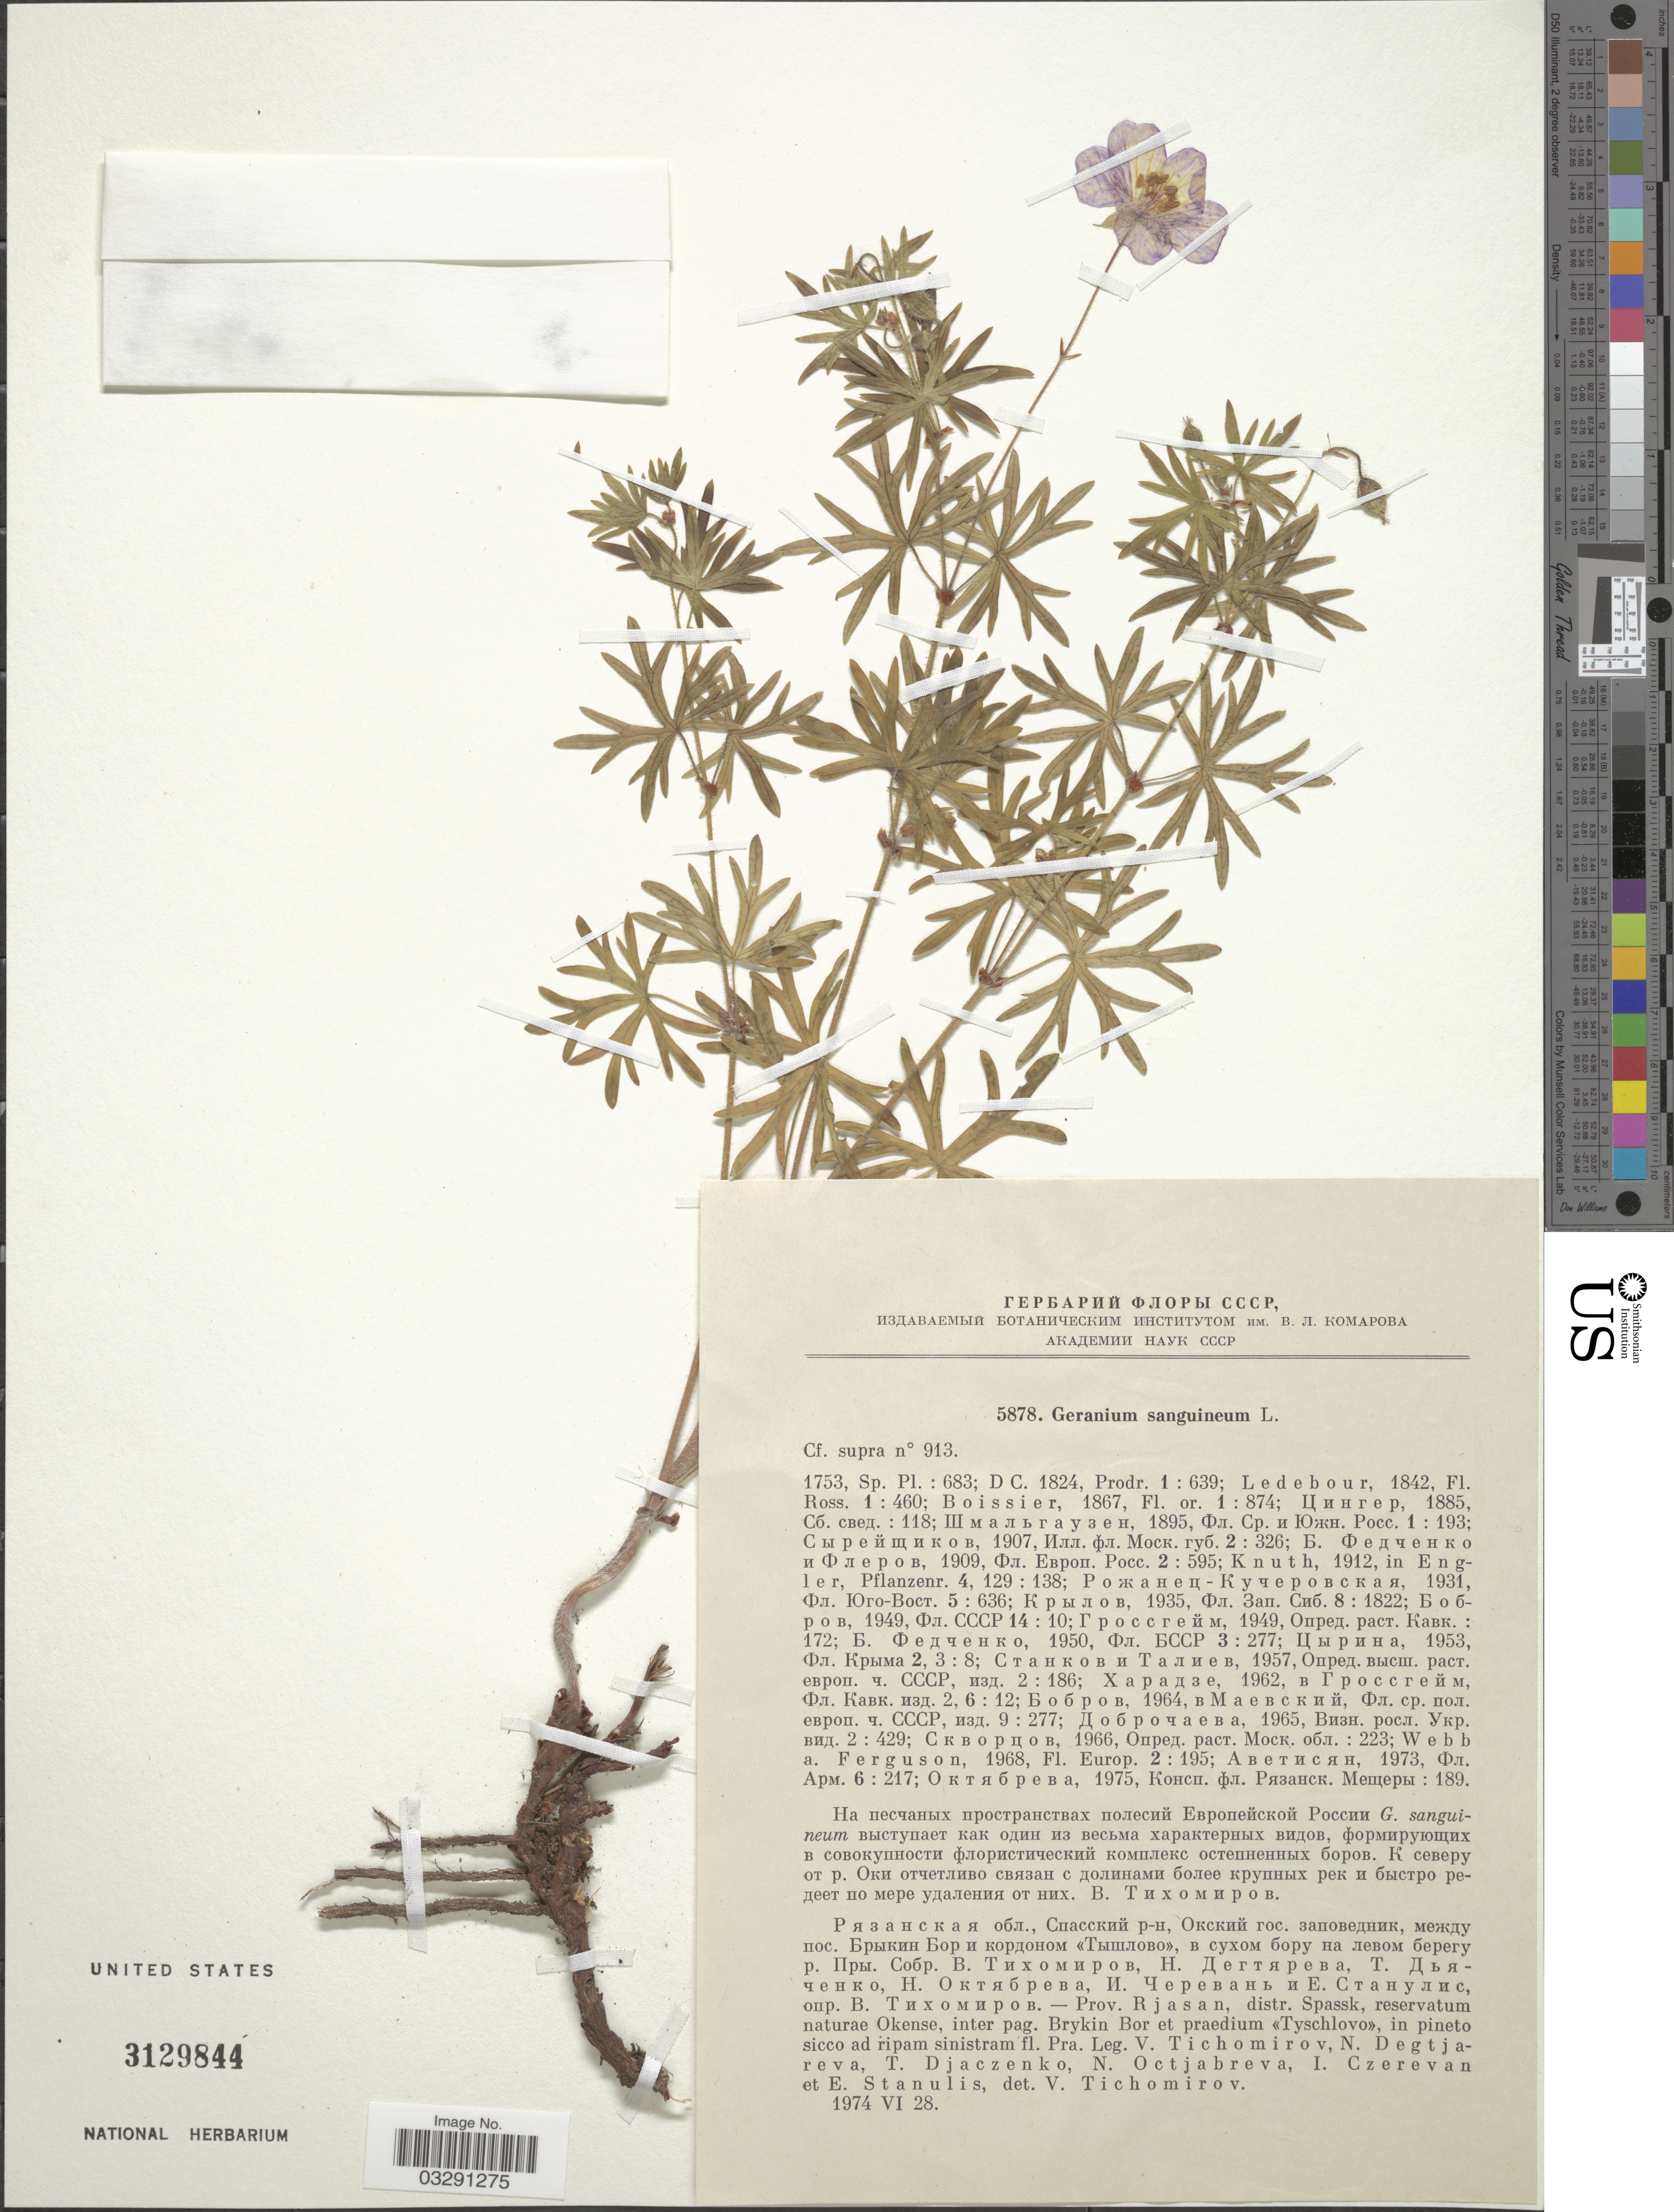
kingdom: Plantae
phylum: Tracheophyta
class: Magnoliopsida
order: Geraniales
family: Geraniaceae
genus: Geranium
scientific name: Geranium sanguineum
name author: L.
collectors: V. Tichomirov, N. Degtjareva, T. Djaczenko, N. Octjabreva & et al.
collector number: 5878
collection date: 1974-06-28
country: Russian Federation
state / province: Ryazan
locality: Prov. Rjasan, distr. Spassk, reservatum naturae Okense, inter pag. Brykin Bor et praedium Tyshlovo.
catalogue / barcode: US 3129844